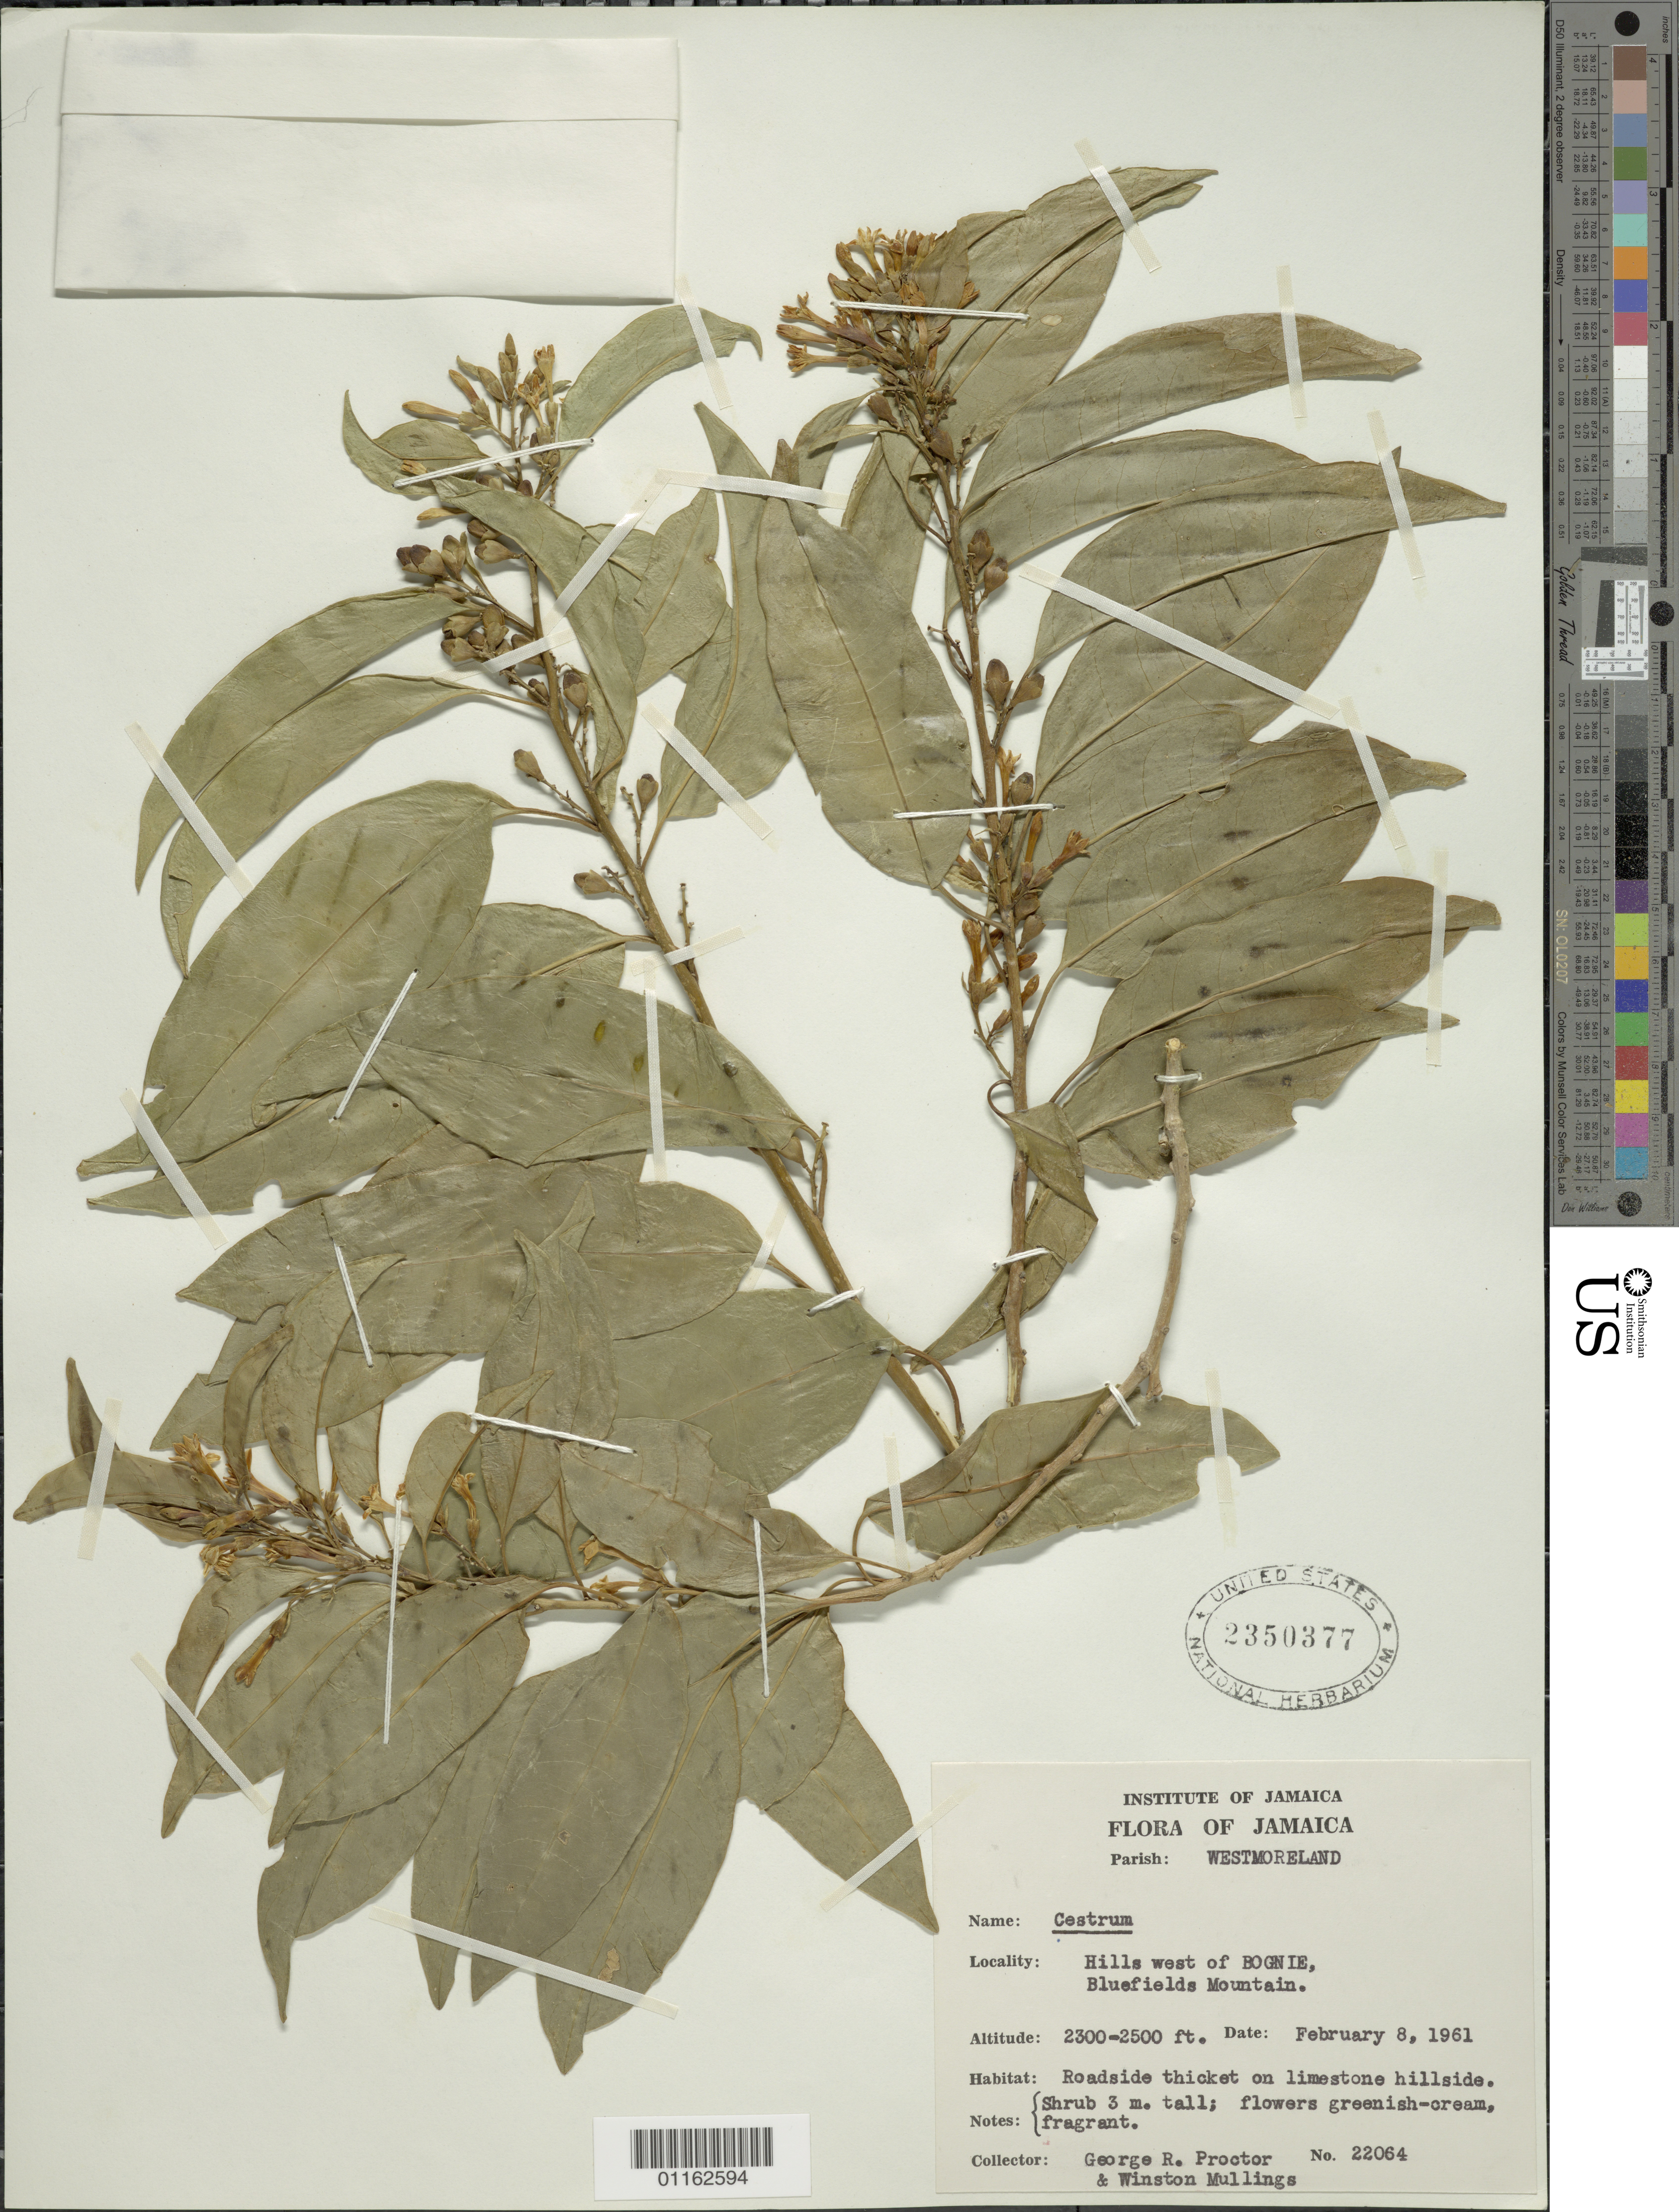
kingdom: Plantae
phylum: Tracheophyta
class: Magnoliopsida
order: Solanales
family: Solanaceae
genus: Cestrum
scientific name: Cestrum sp.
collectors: G. R. Proctor & W. Mullings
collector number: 22064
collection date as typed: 08 Feb 1961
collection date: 1961-02-08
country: Jamaica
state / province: Westmoreland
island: Jamaica I.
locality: Hills W of Bognie; Bluefields Mountain. Roadside Thicket on limestone hillside.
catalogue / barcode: US 2350377